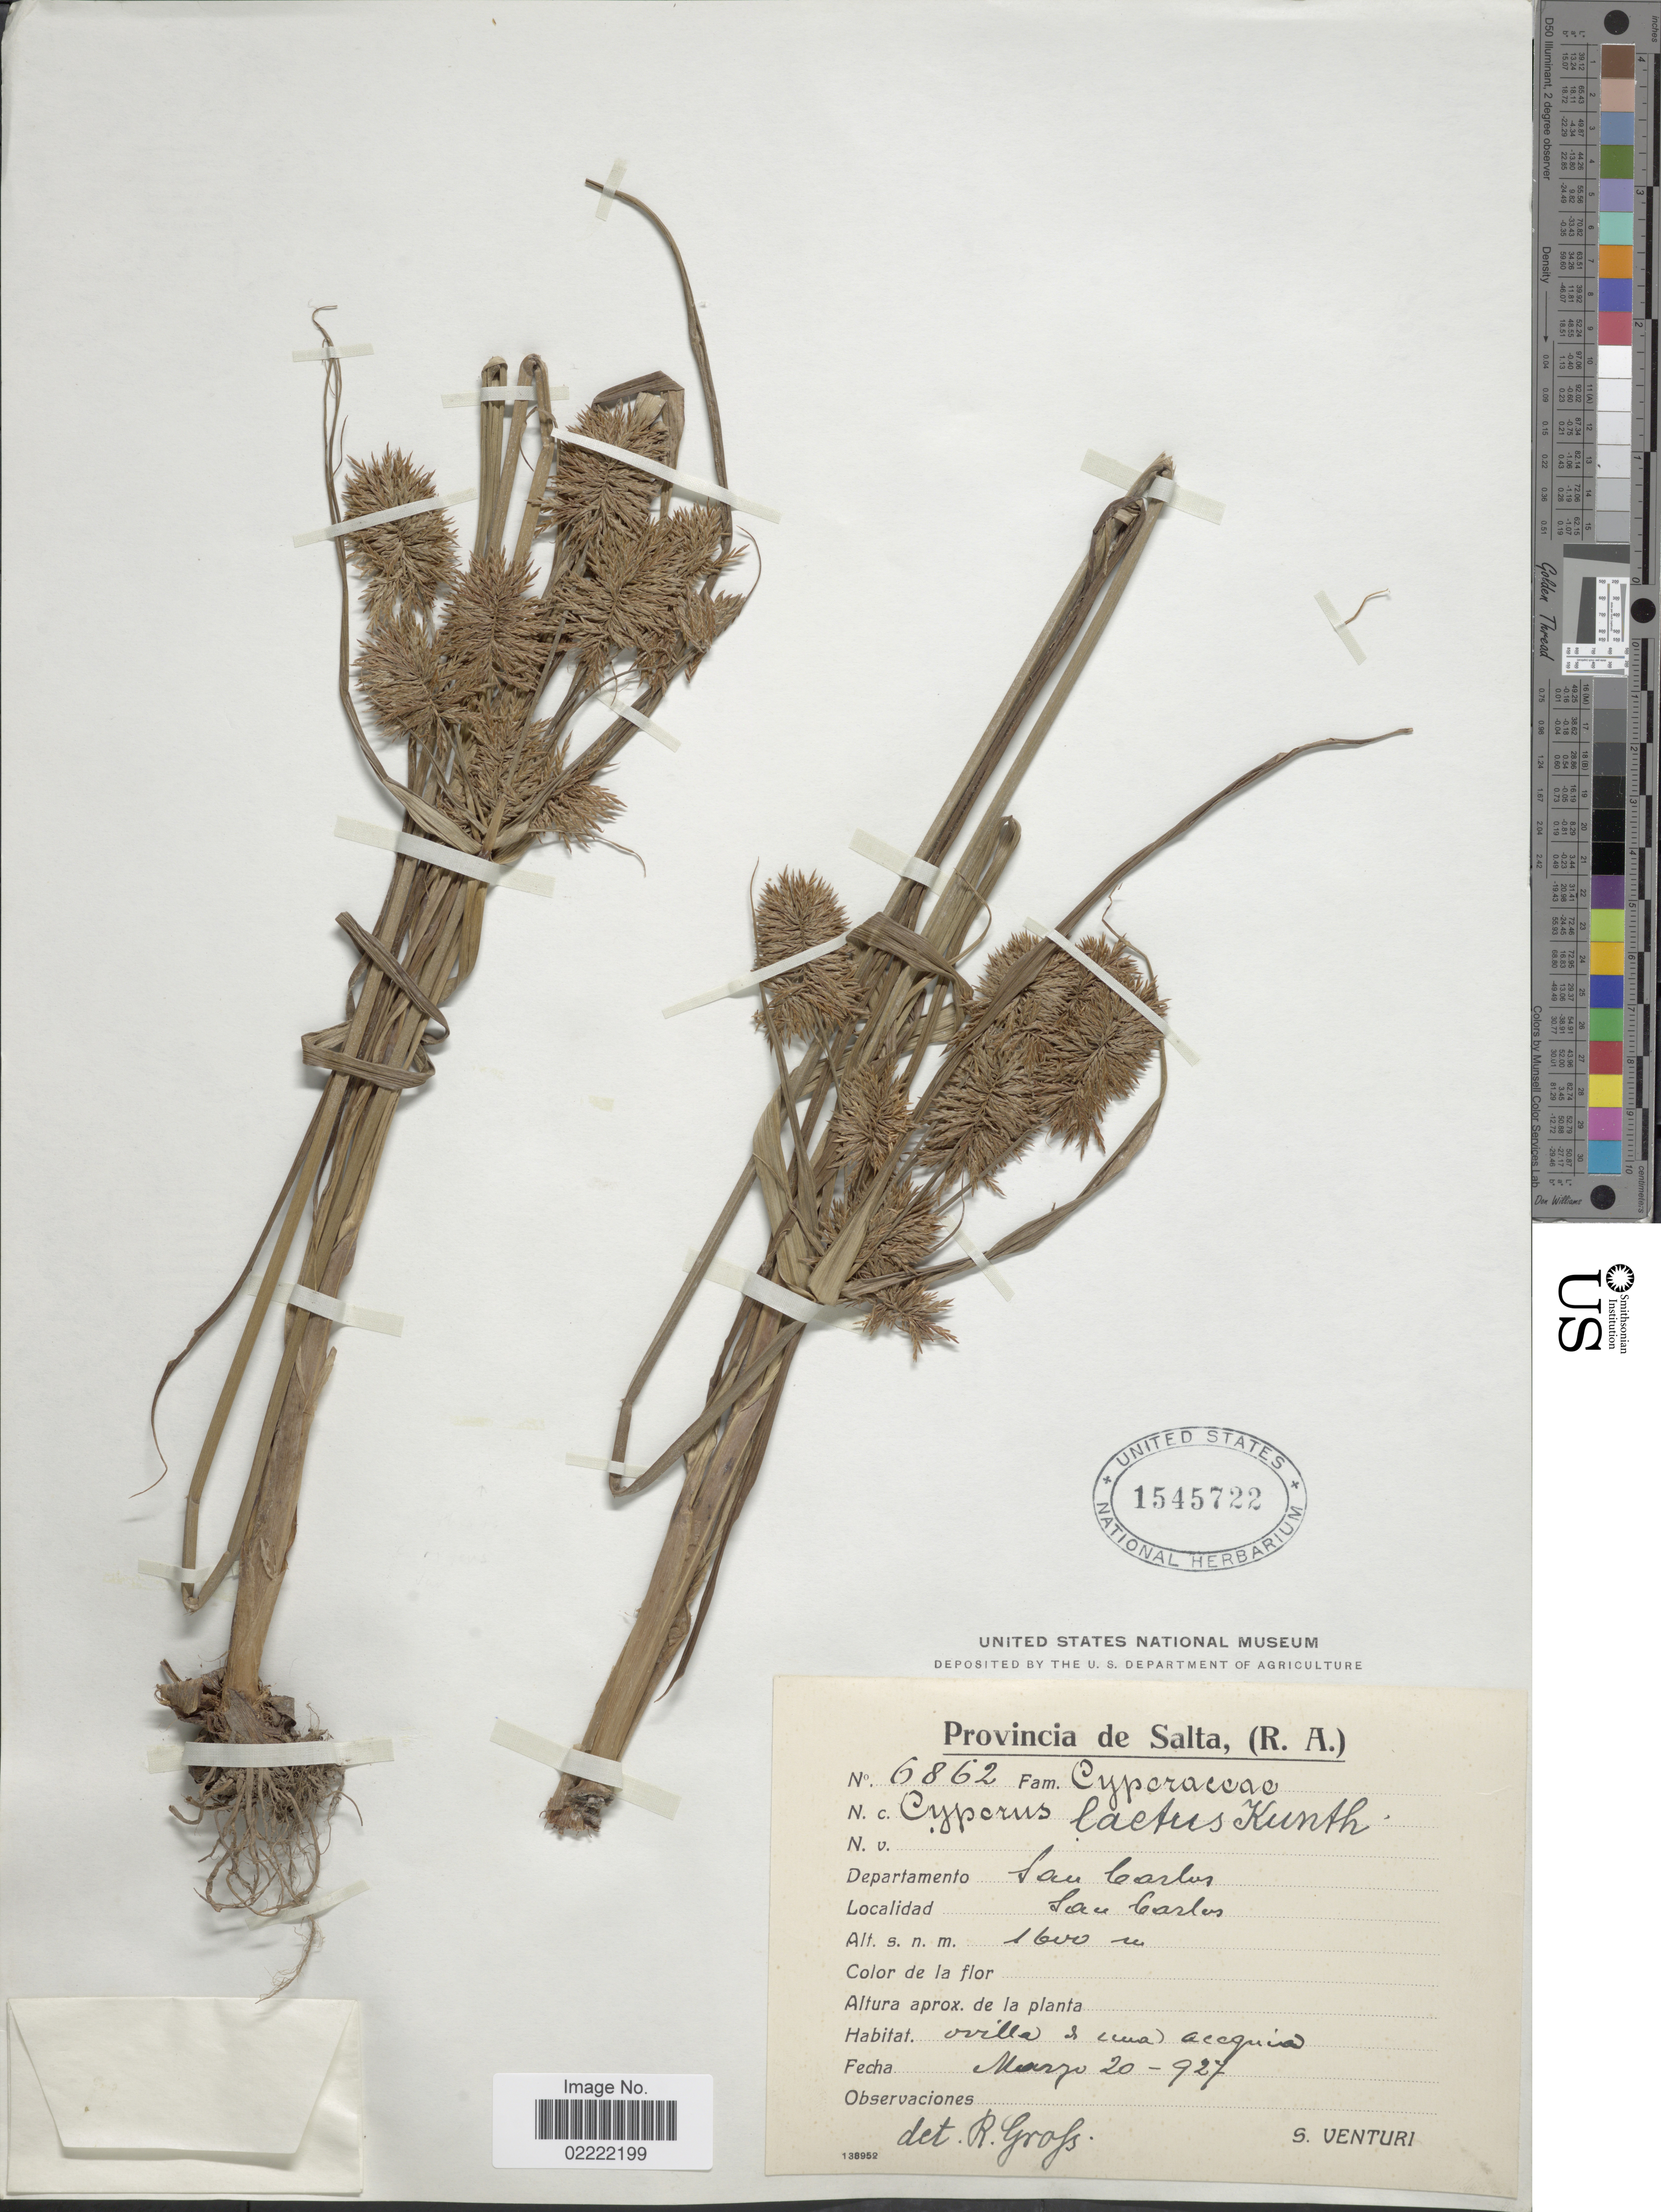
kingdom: Plantae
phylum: Tracheophyta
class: Liliopsida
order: Poales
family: Cyperaceae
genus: Cyperus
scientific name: Cyperus laetus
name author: J. Presl & C. Presl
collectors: S. Venturi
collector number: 6862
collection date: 1927-03-20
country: Argentina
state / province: Salta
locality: (R.A.) Departamento San Carlos, San Carlos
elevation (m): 1600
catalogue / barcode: US 1545722